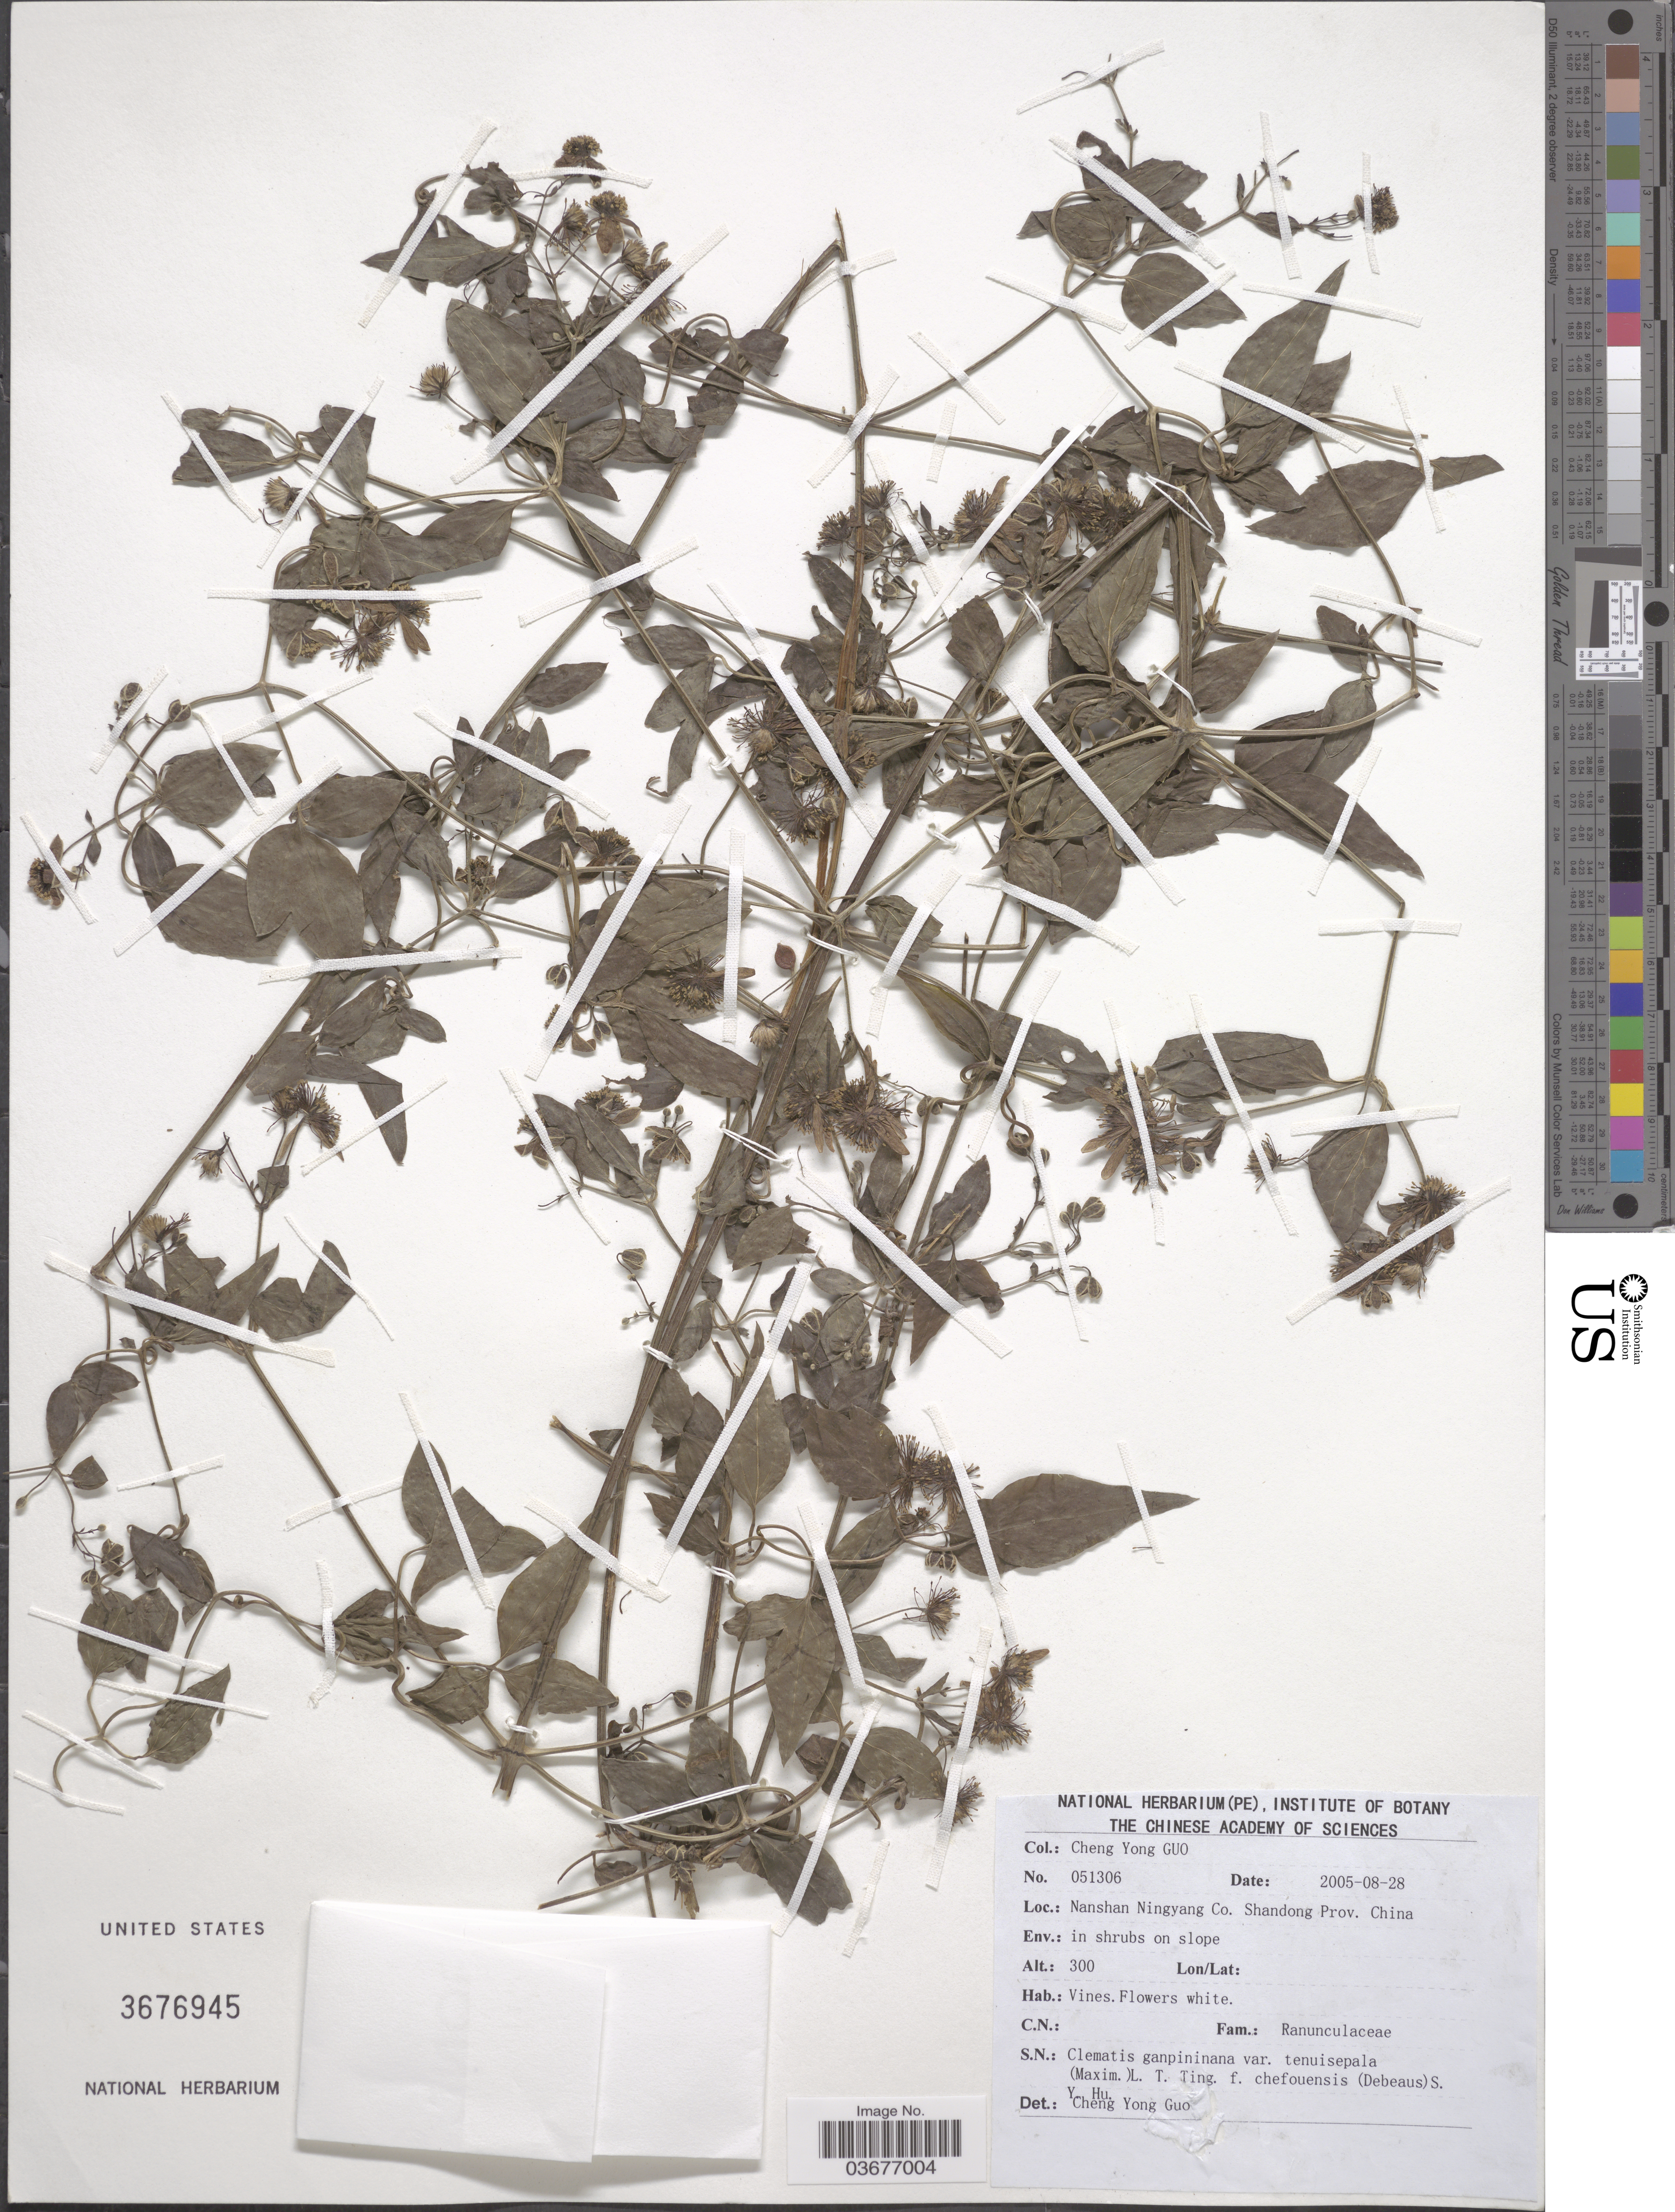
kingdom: Plantae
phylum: Tracheophyta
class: Magnoliopsida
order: Ranunculales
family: Ranunculaceae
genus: Clematis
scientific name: Clematis ganpiniana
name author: (H. Lév. & Vaniot) Tamura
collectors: Guo Chengyong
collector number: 051306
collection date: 2005-08-28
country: China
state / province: Shandong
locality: Nanshan Ningyang Co.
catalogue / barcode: US 3676945